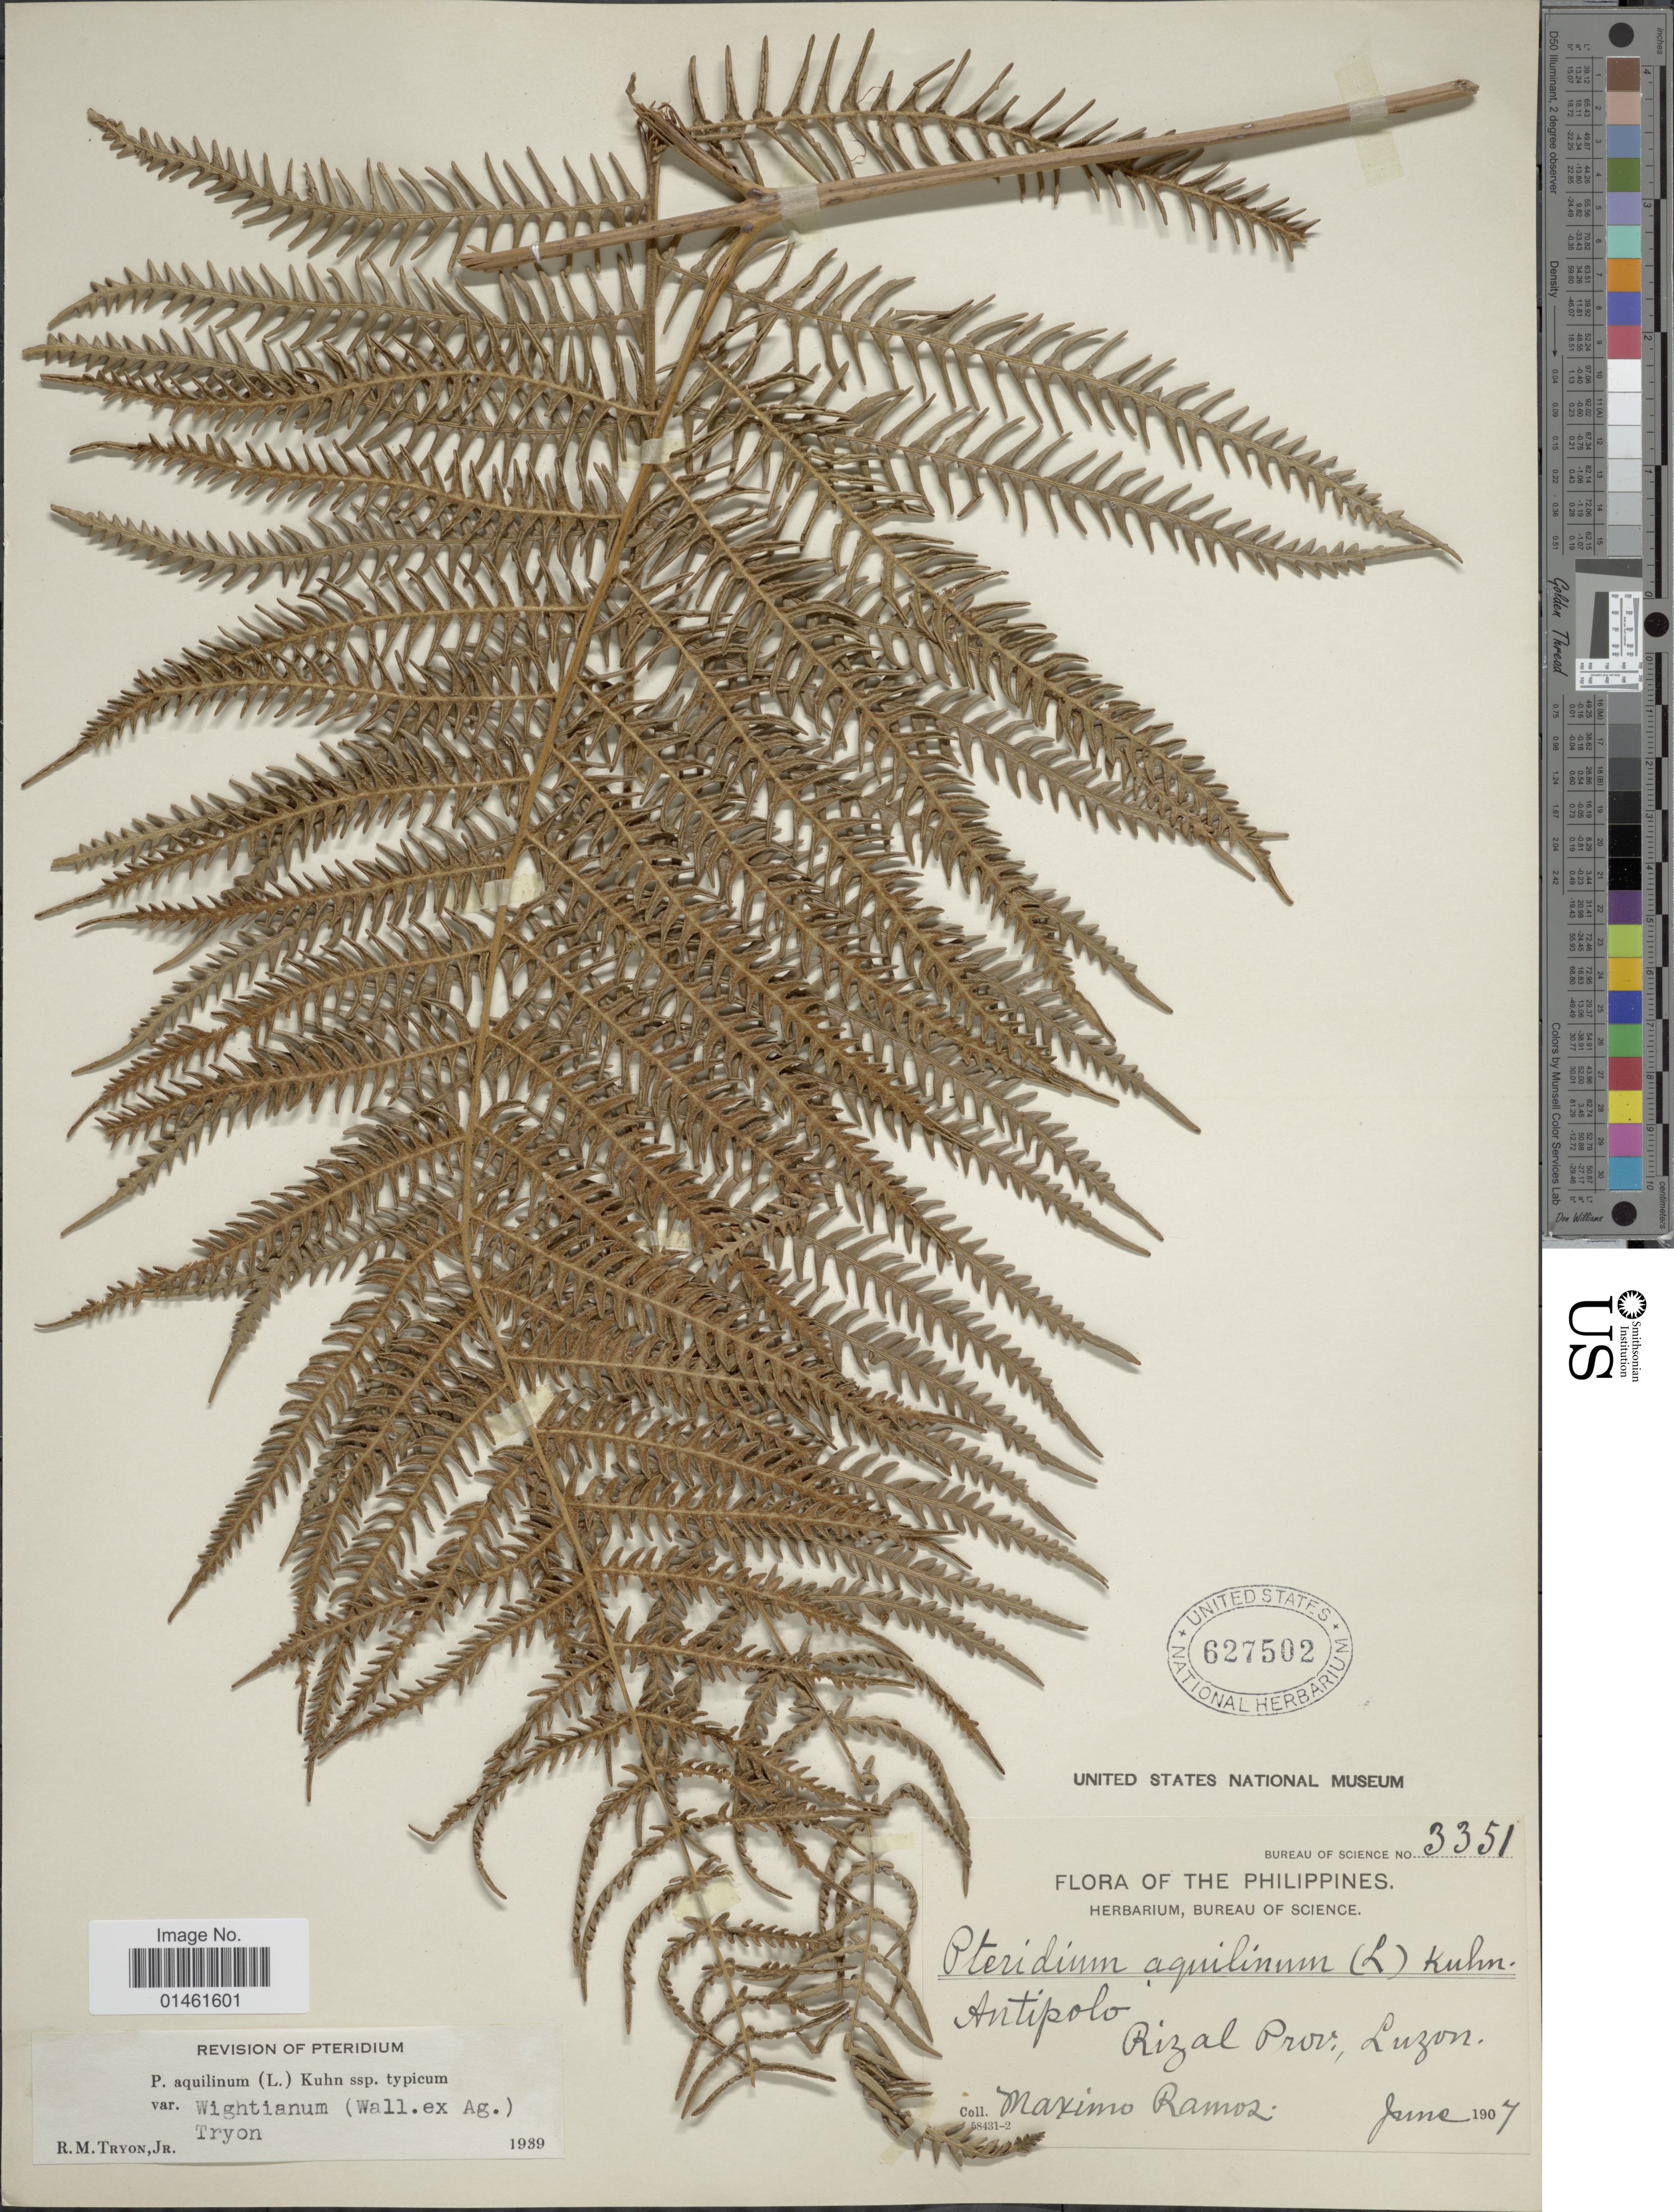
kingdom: Plantae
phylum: Tracheophyta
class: Polypodiopsida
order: Polypodiales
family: Dennstaedtiaceae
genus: Pteridium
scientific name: Pteridium aquilinum var. wightianum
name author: (J. Agardh) R.M. Tryon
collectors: M. Ramos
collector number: Bureau of Science 3351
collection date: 1907-06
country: Philippines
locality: Antipolo Rizal prov. Luzon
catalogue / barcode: US 627502